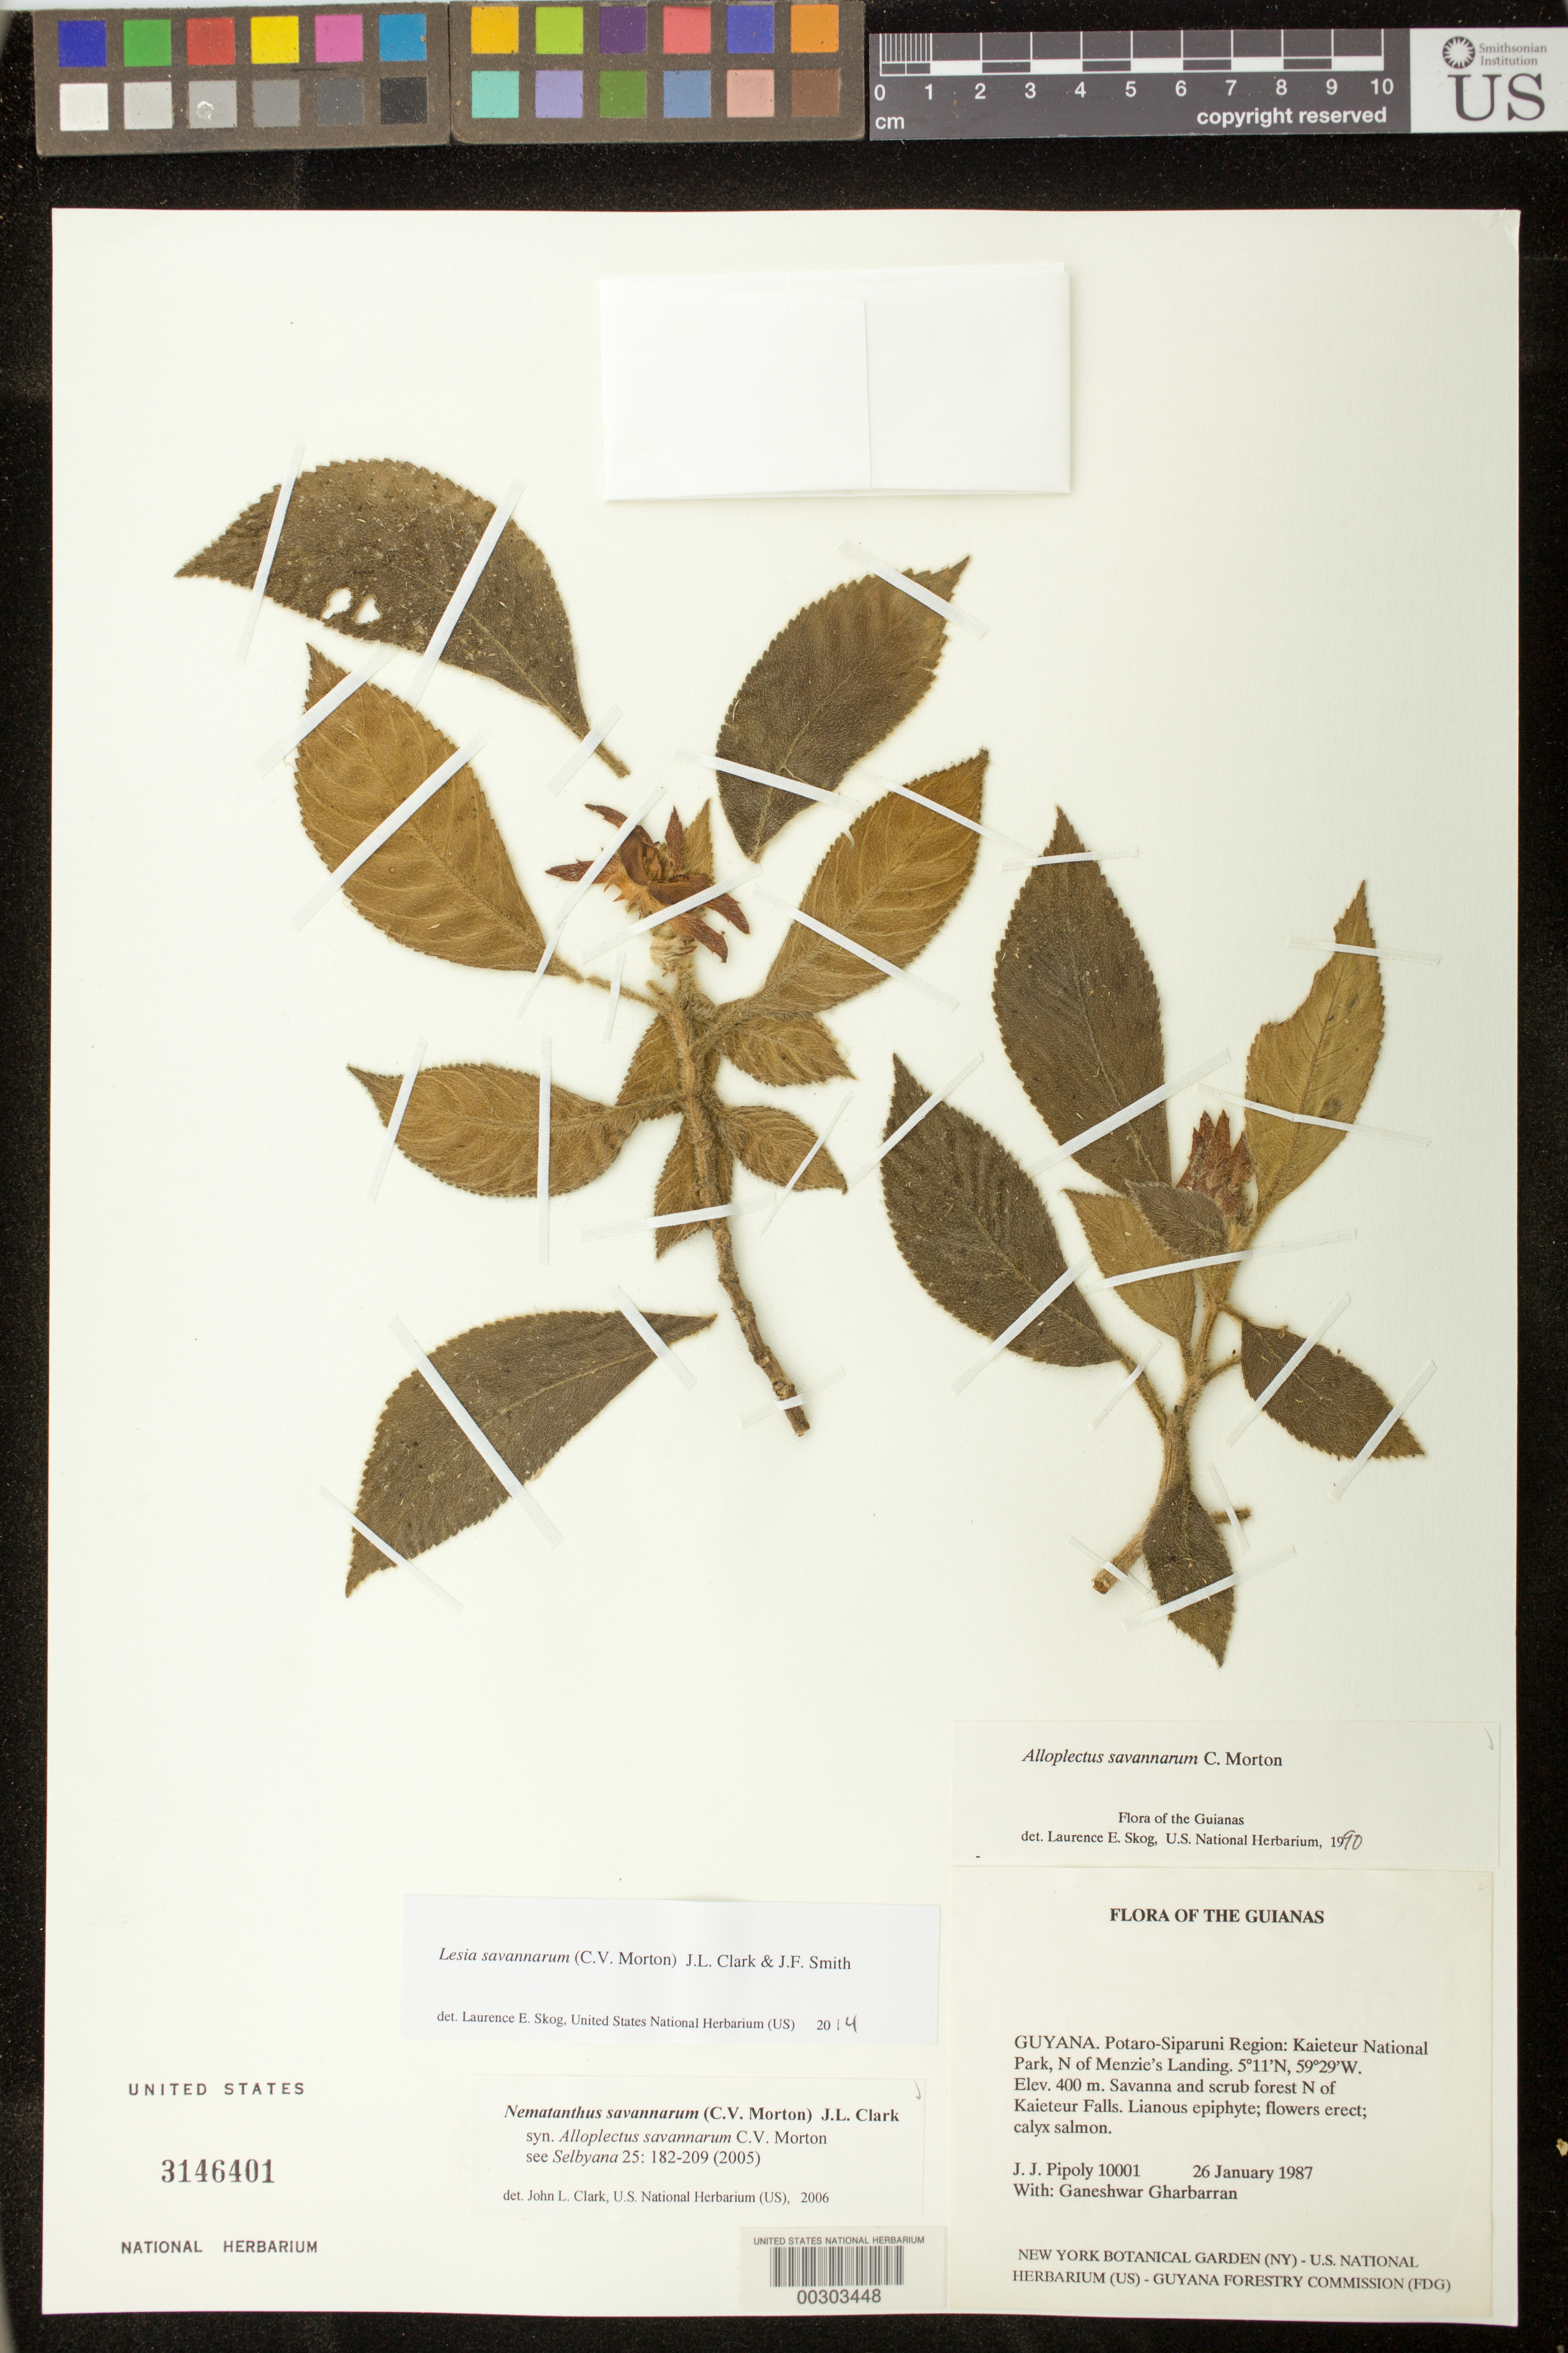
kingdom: Plantae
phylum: Tracheophyta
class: Magnoliopsida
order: Lamiales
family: Gesneriaceae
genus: Lesia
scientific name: Lesia savannarum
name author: (C.V. Morton) J.L. Clark & J.F. Sm.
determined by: Skog, Laurence E.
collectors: J. J. Pipoly & G. Gharbarran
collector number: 10001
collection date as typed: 26 Jan 1987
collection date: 1987-01-26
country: Guyana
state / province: Potaro-Siparuni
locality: Kaieteur Falls National Park, N of Menzie's landing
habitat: Savanna and scrub forest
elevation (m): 400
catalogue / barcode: US 3146401